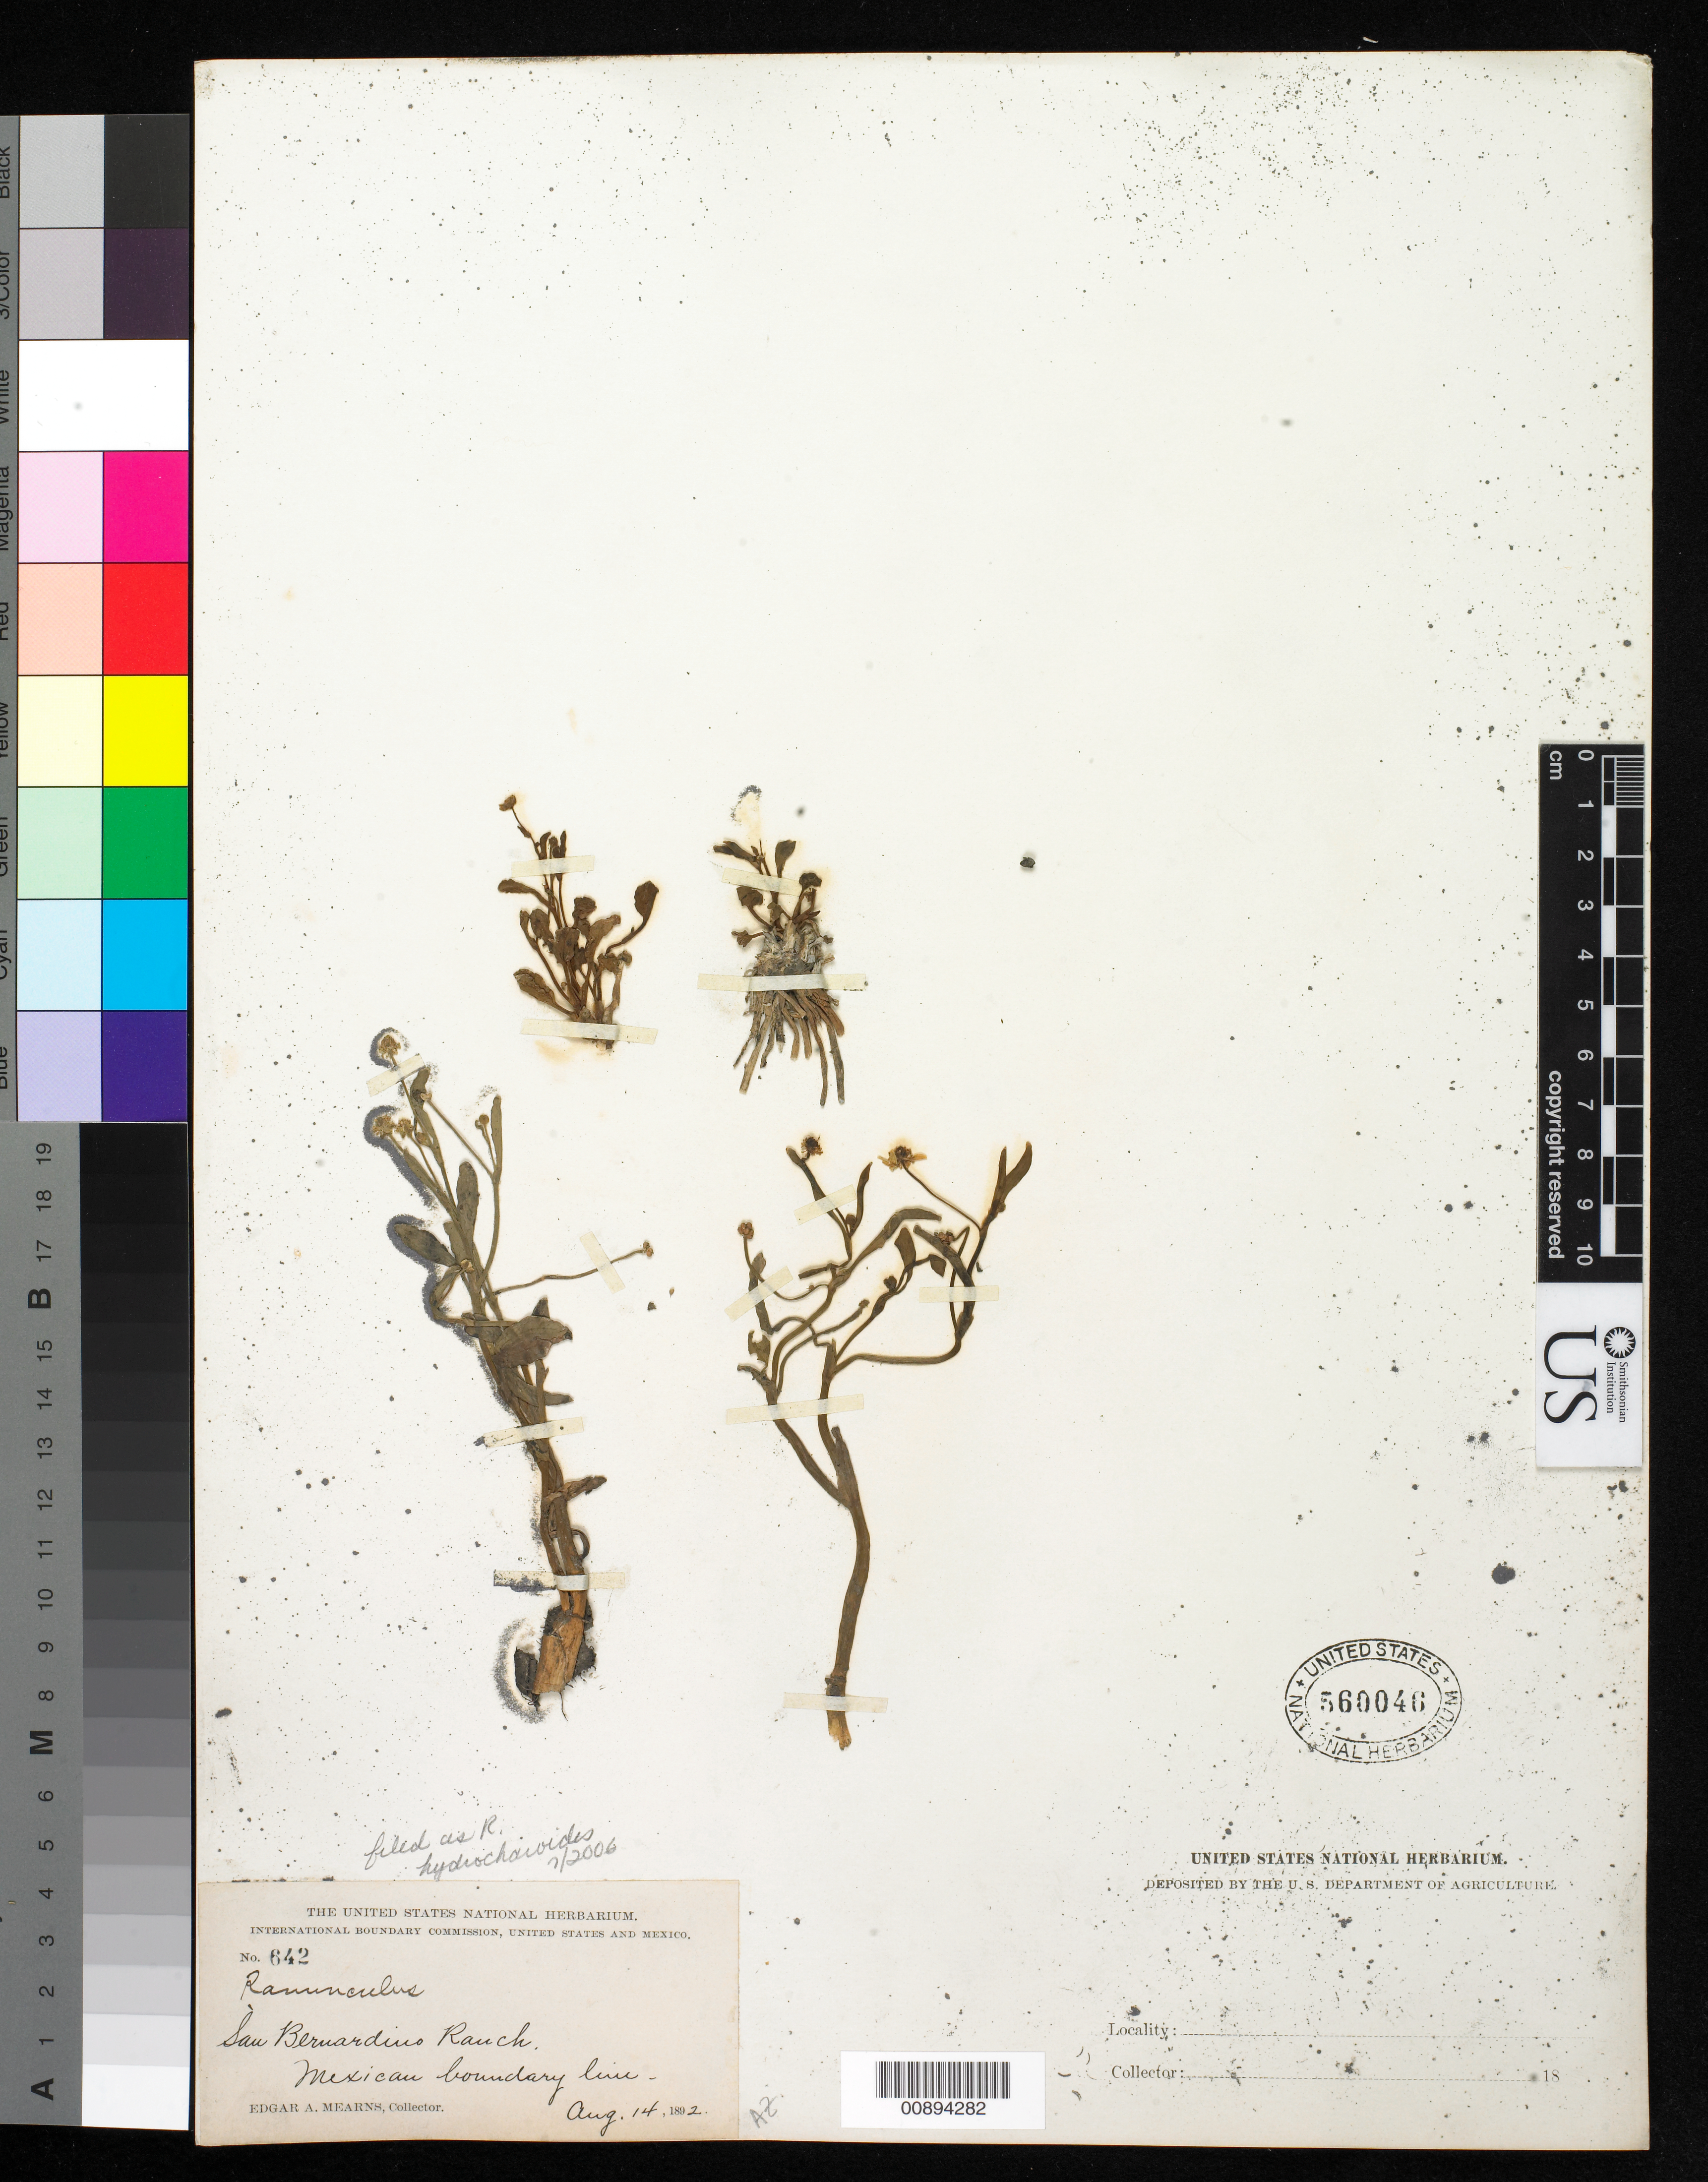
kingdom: Plantae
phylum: Tracheophyta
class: Magnoliopsida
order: Ranunculales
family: Ranunculaceae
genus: Ranunculus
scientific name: Ranunculus hydrocharoides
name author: A. Gray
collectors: E. A. Mearns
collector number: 642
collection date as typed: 14 Aug 1892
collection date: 1892-08-14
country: United States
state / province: Arizona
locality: San Bernardino Ranch. Mexican Boundary Line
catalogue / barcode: US 560046